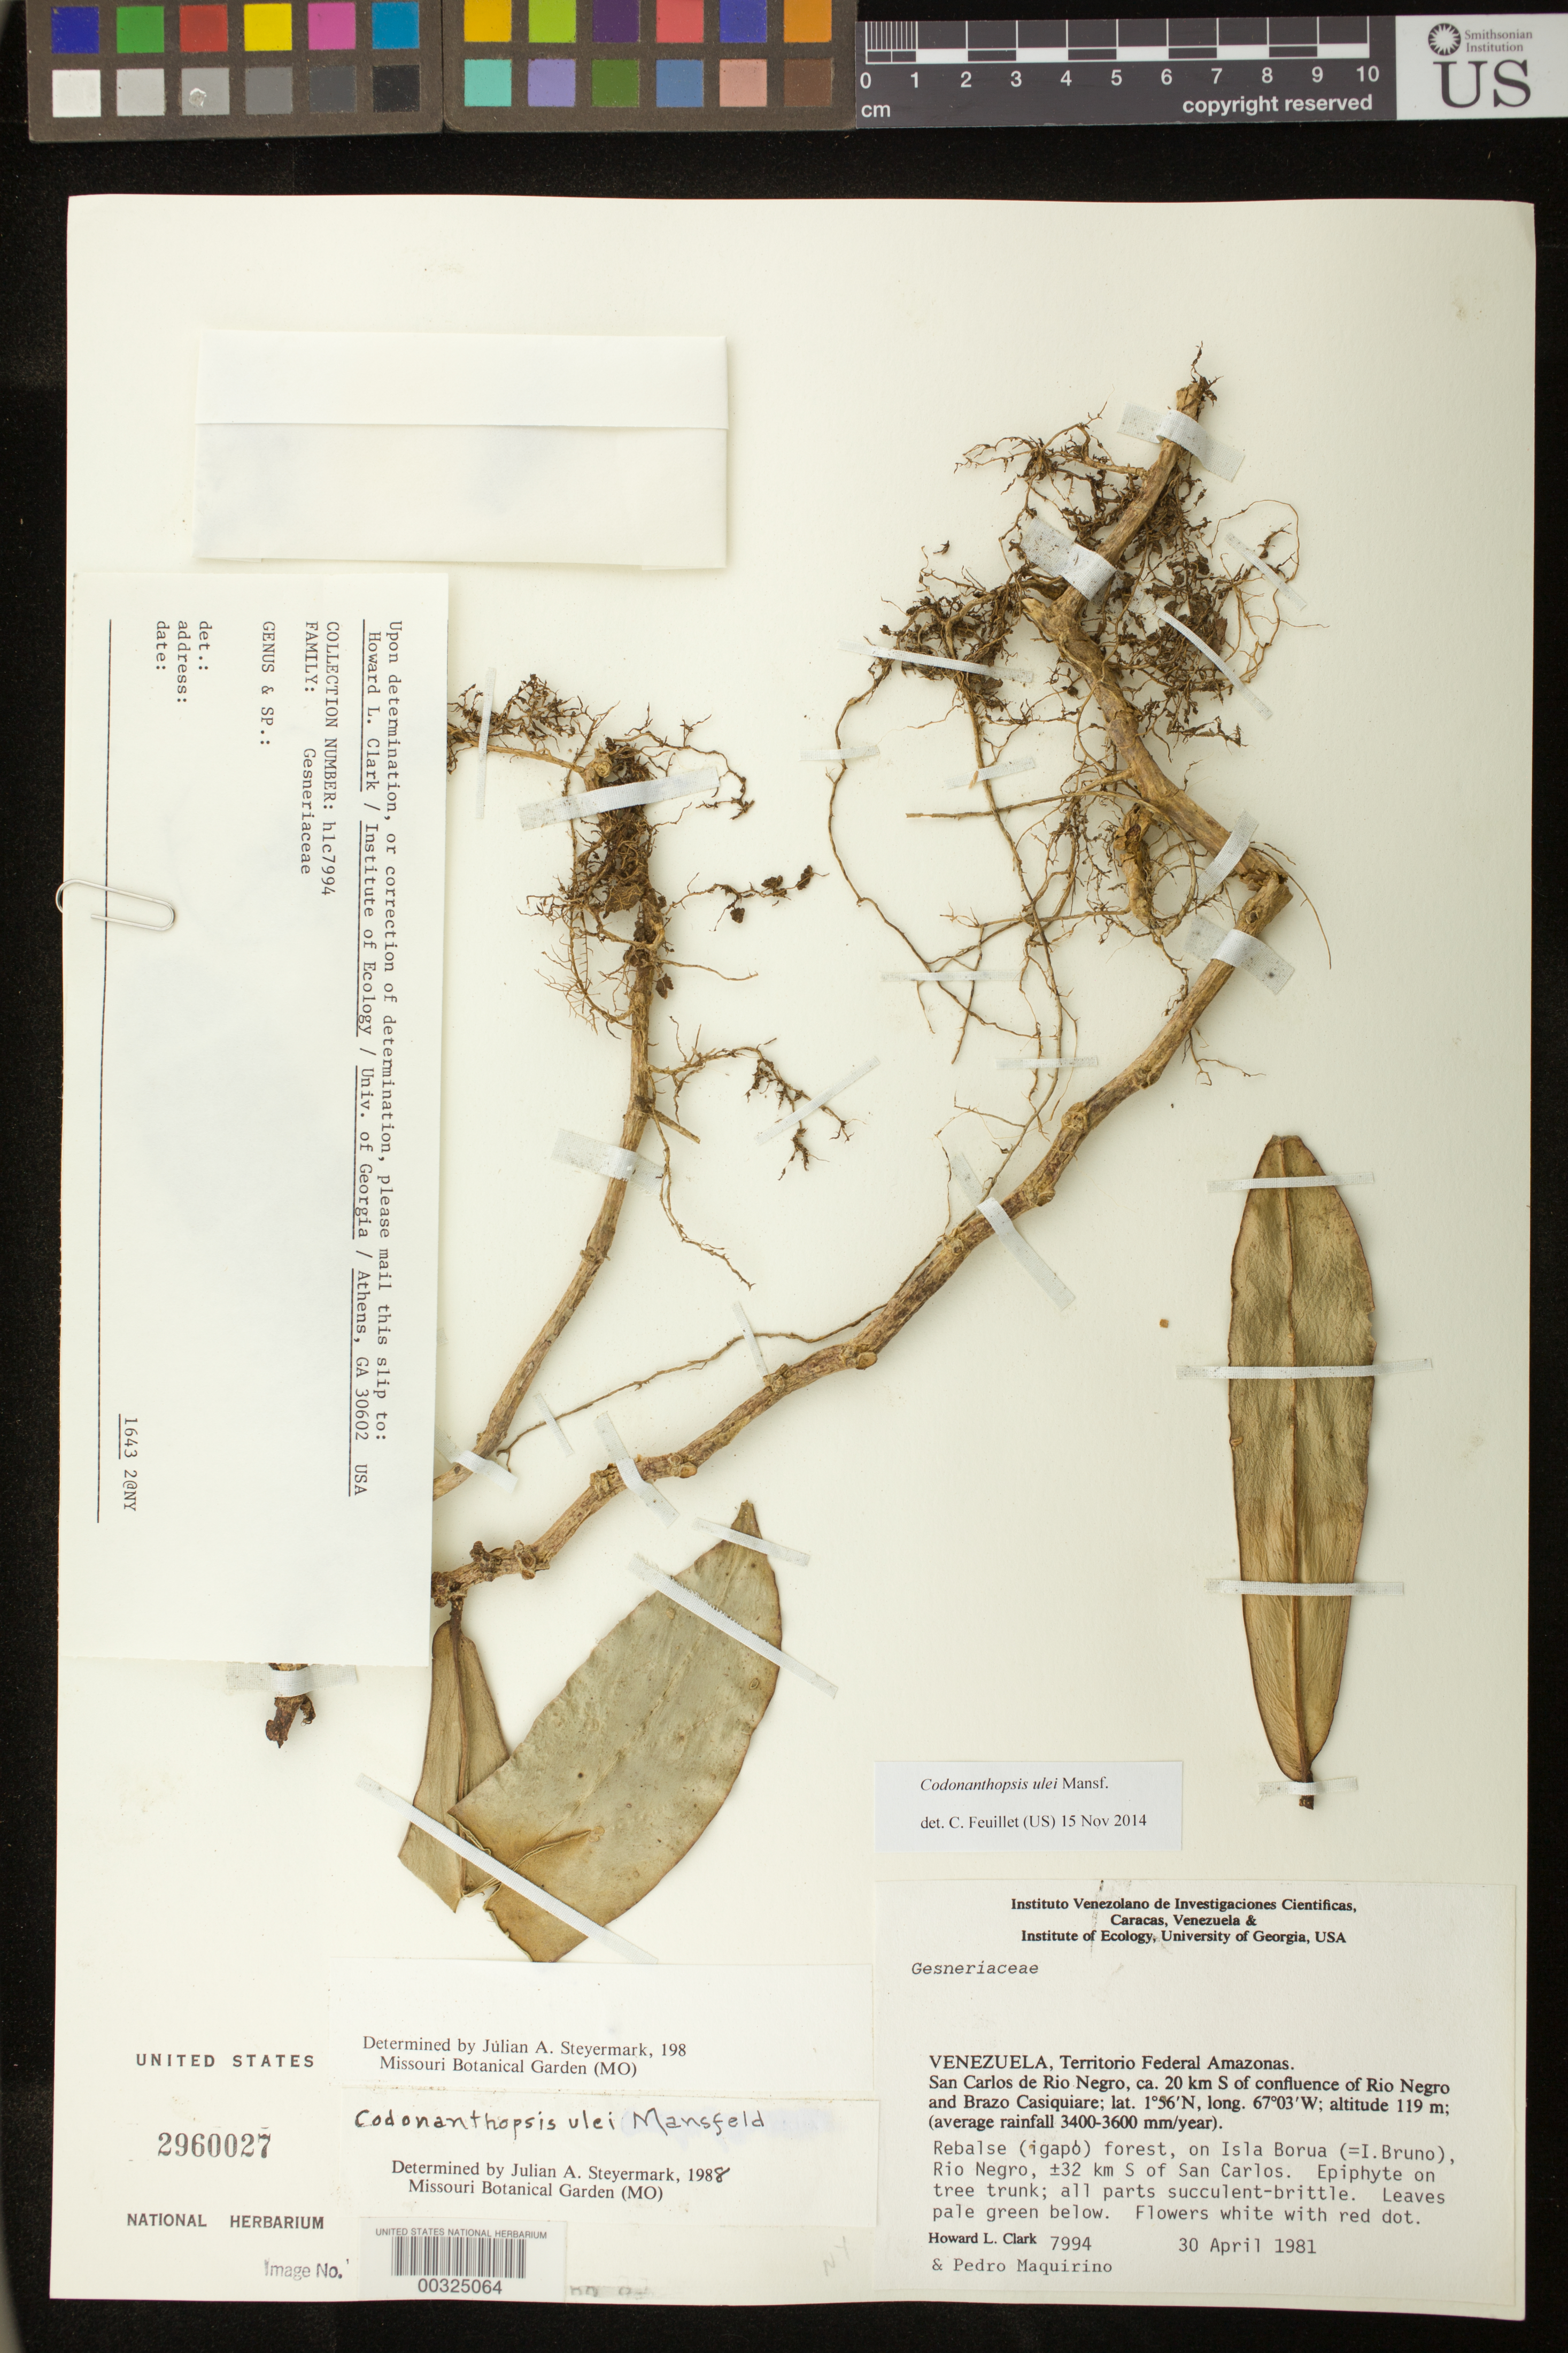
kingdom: Plantae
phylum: Tracheophyta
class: Magnoliopsida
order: Lamiales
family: Gesneriaceae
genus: Codonanthopsis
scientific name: Codonanthopsis ulei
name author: Mansf.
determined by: Feuillet, C.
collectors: H. L. Clark & P. Maquirino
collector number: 7994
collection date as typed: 30 Apr 1981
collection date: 1981-04-30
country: Venezuela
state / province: Amazonas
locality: Isla Borua (=I. Bruno), Rio Negro, 32 km S of San Carlos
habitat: Rebalse (igapo) forest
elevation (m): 119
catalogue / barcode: US 2960027